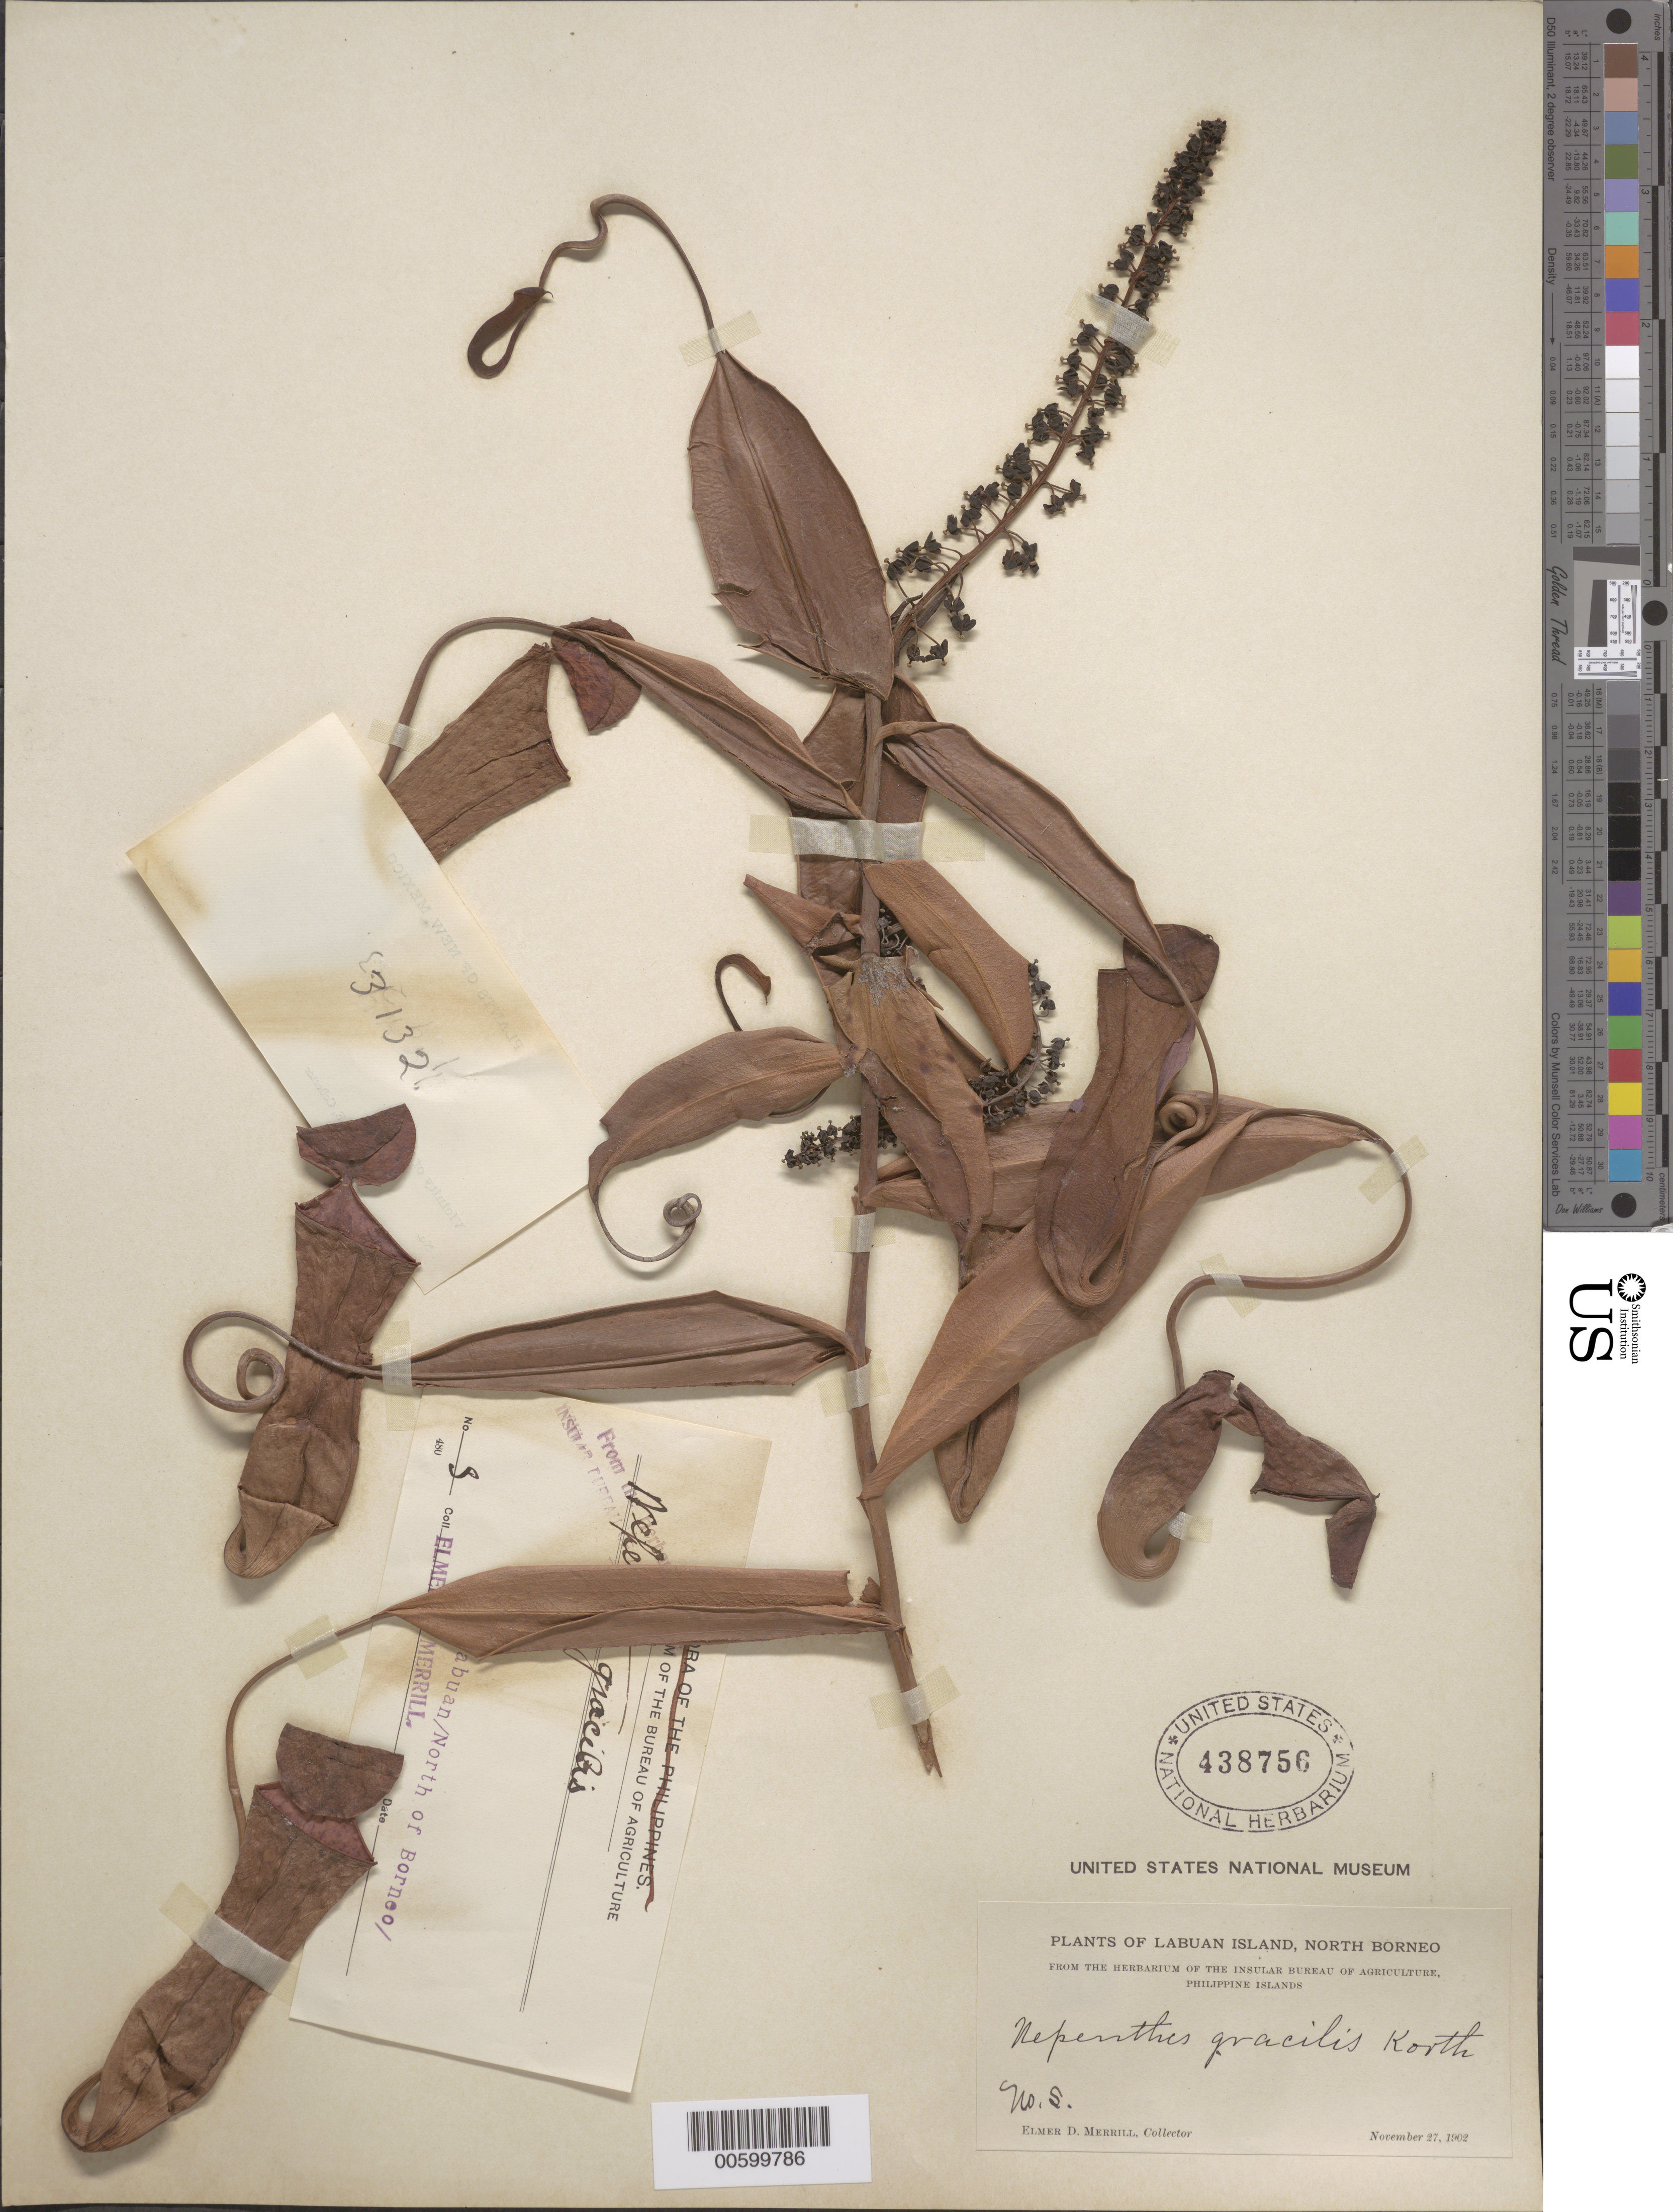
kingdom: Plantae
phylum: Tracheophyta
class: Magnoliopsida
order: Caryophyllales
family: Nepenthaceae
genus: Nepenthes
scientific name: Nepenthes gracilis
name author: Korth.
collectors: E. D. Merrill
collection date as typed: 27 Nov 1902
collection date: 1902-11-27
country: Malaysia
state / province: Labuan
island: Labuan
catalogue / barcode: US 438756